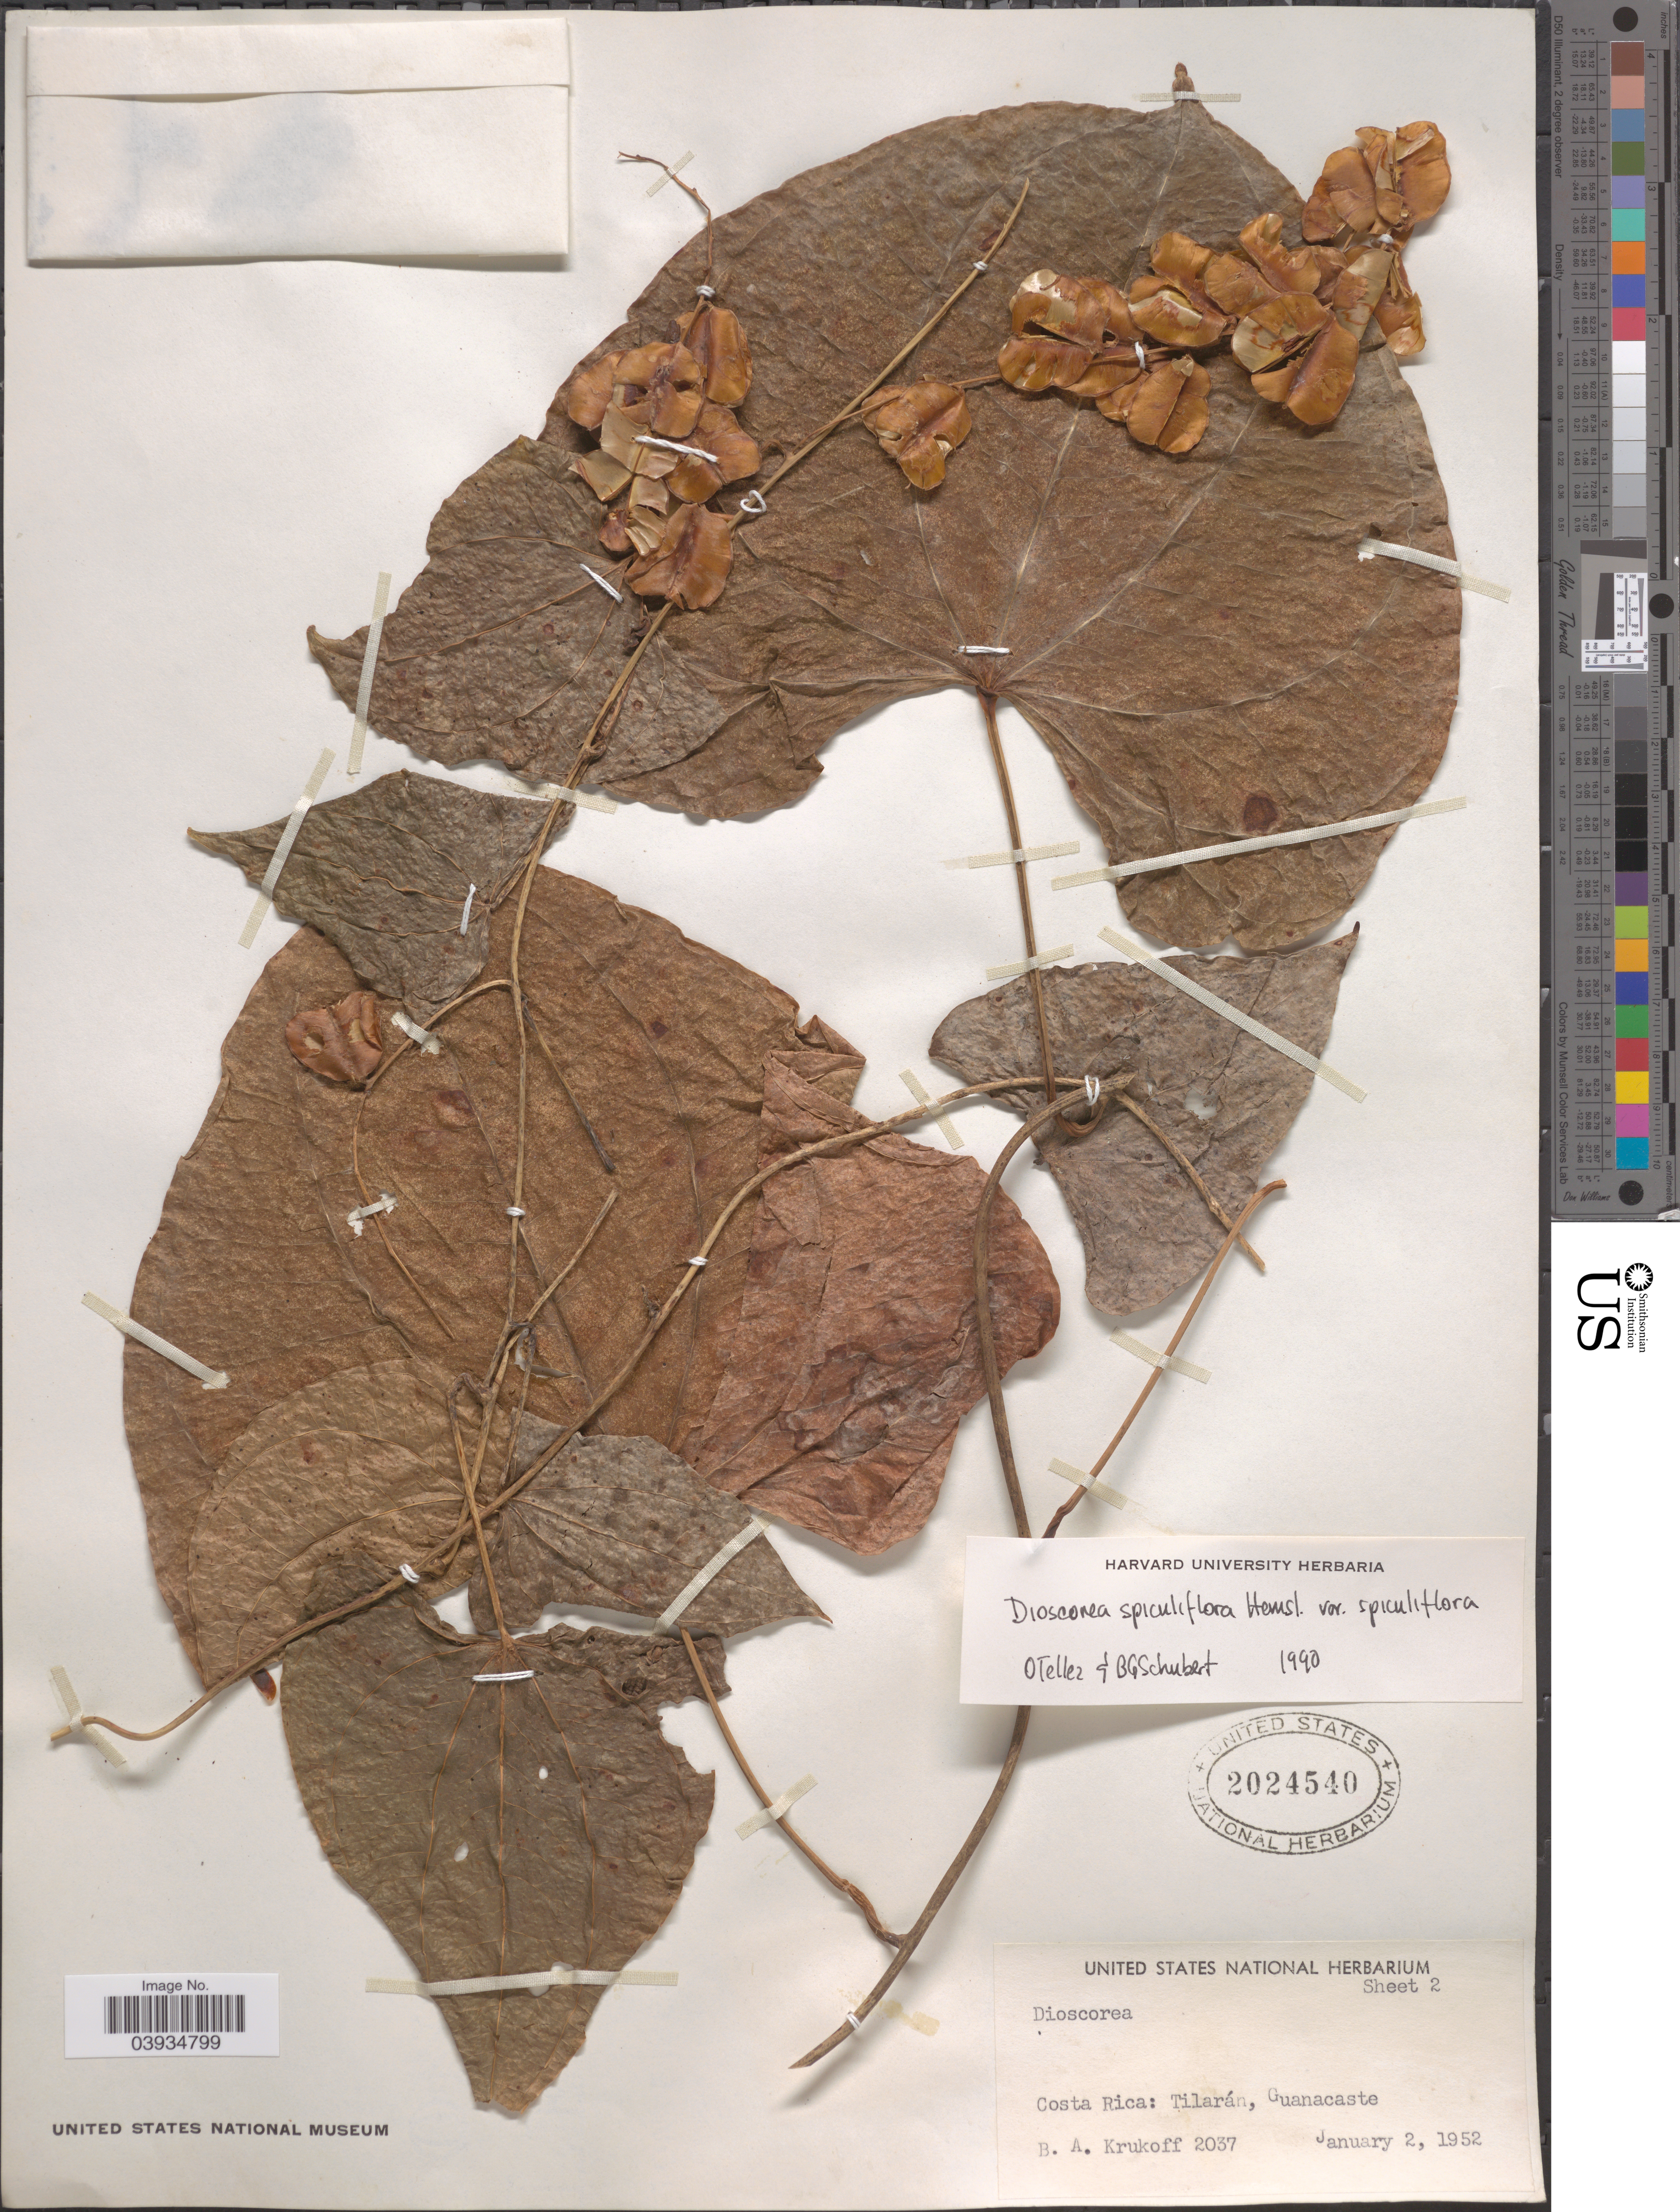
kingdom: Plantae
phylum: Tracheophyta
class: Liliopsida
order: Dioscoreales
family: Dioscoreaceae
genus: Dioscorea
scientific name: Dioscorea spiculiflora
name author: Hemsl.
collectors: B. A. Krukoff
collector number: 2037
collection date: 1952-01-02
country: Costa Rica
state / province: Guanacaste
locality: Tilarán.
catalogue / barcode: US 2024540